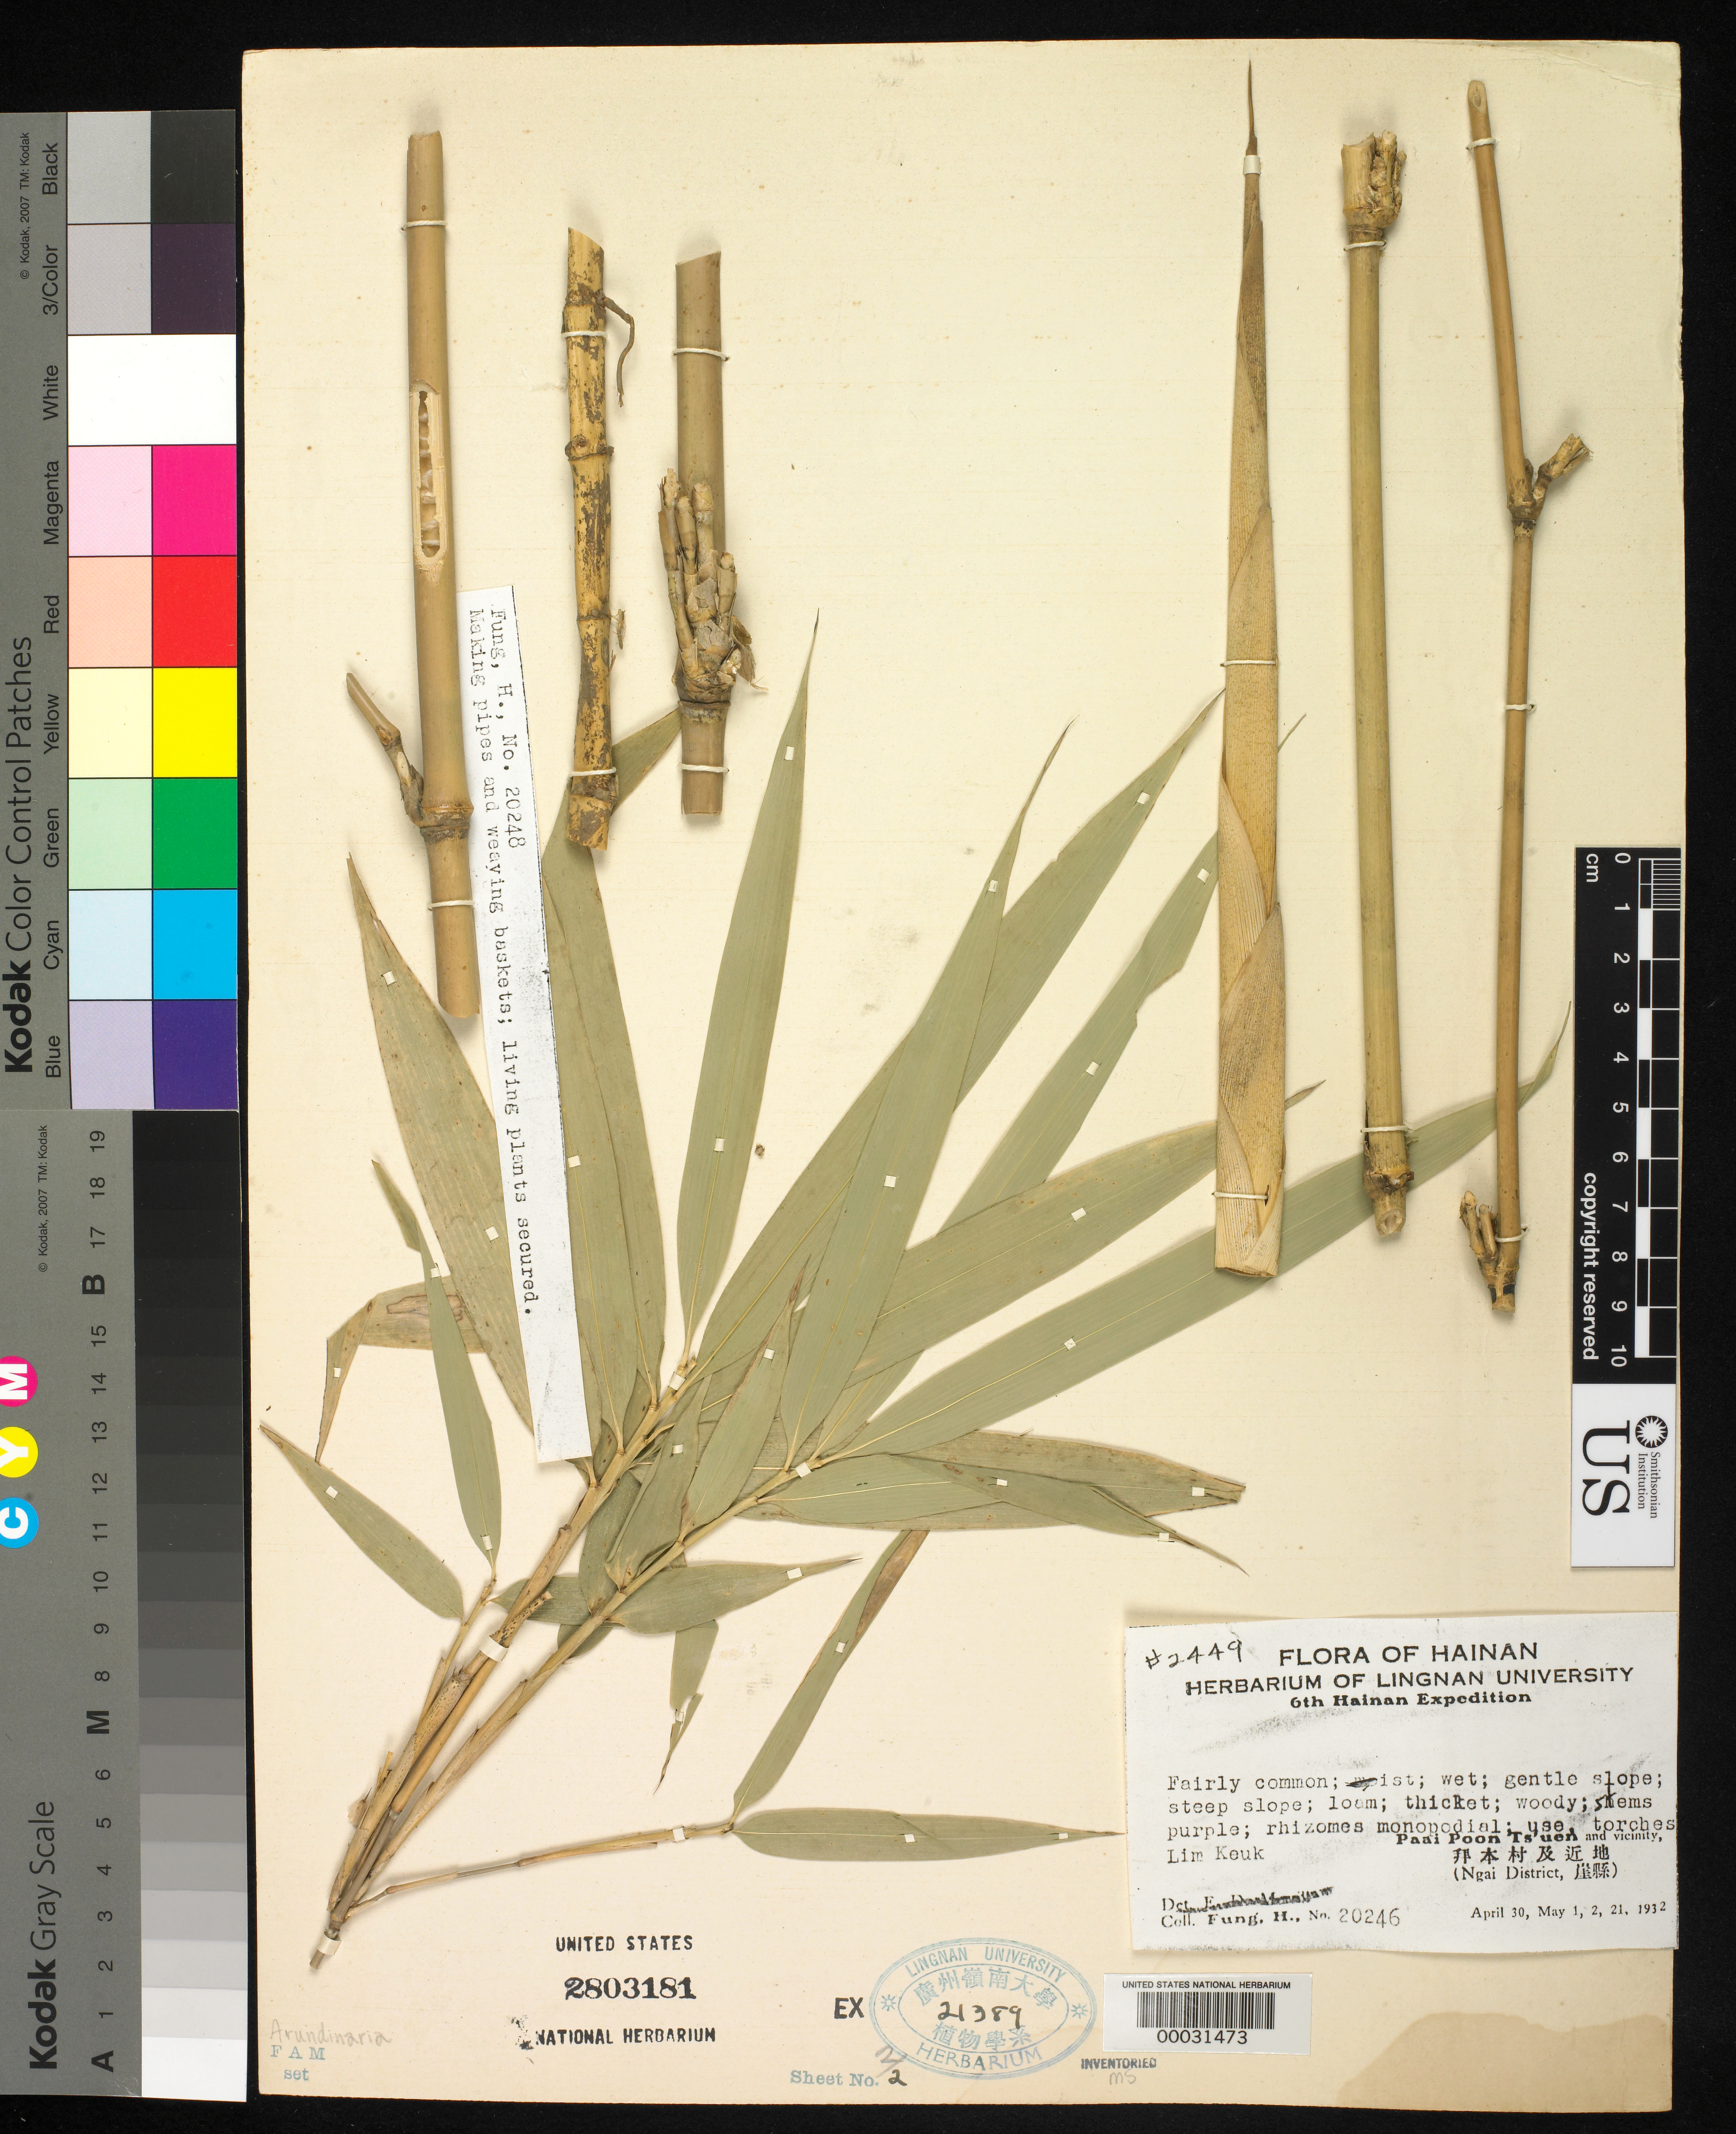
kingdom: Plantae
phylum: Tracheophyta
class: Liliopsida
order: Poales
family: Poaceae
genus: Arundinaria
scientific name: Arundinaria sp.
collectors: H. L. Fung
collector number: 20246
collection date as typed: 30 Apr 1932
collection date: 1932-04-30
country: China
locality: Paai poon ts'uen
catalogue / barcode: US 2803181